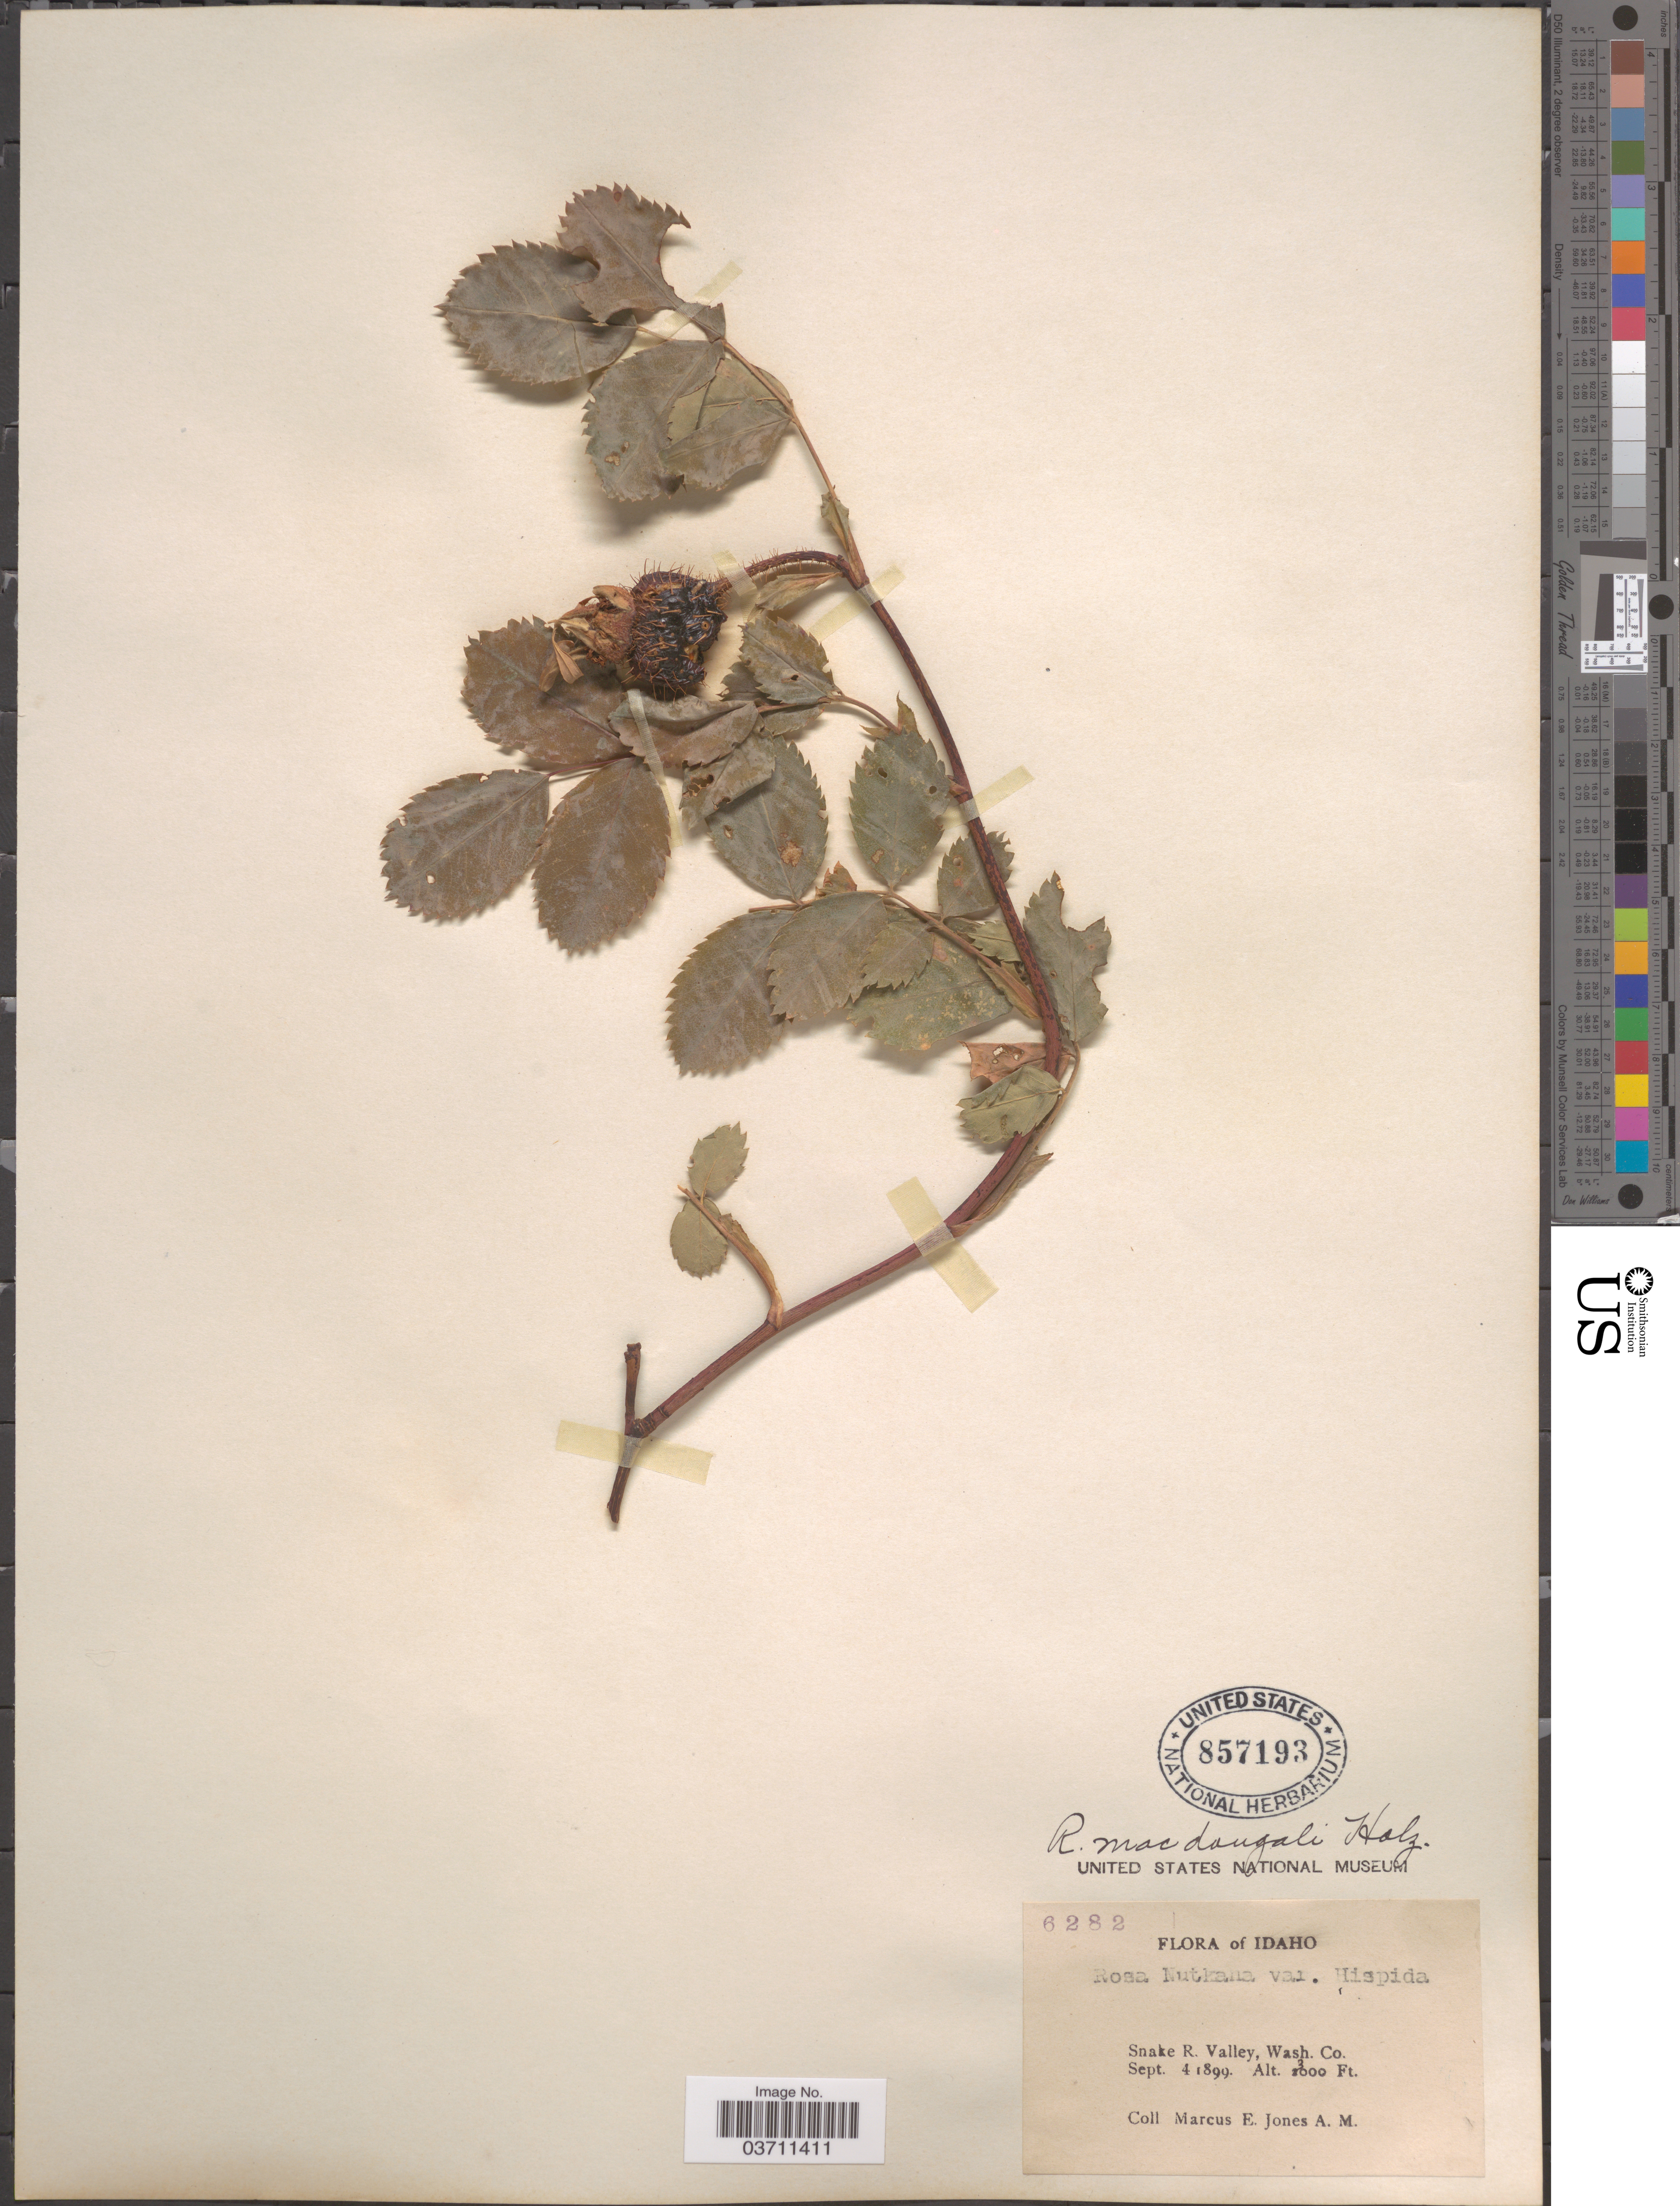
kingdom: Plantae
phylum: Tracheophyta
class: Magnoliopsida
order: Rosales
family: Rosaceae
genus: Rosa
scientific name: Rosa macdougali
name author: Holz.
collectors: M. E. Jones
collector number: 6282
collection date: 1899-09-04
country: United States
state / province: Idaho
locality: Snake R. Valley, Wash. Co.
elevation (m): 914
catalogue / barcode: US 857193